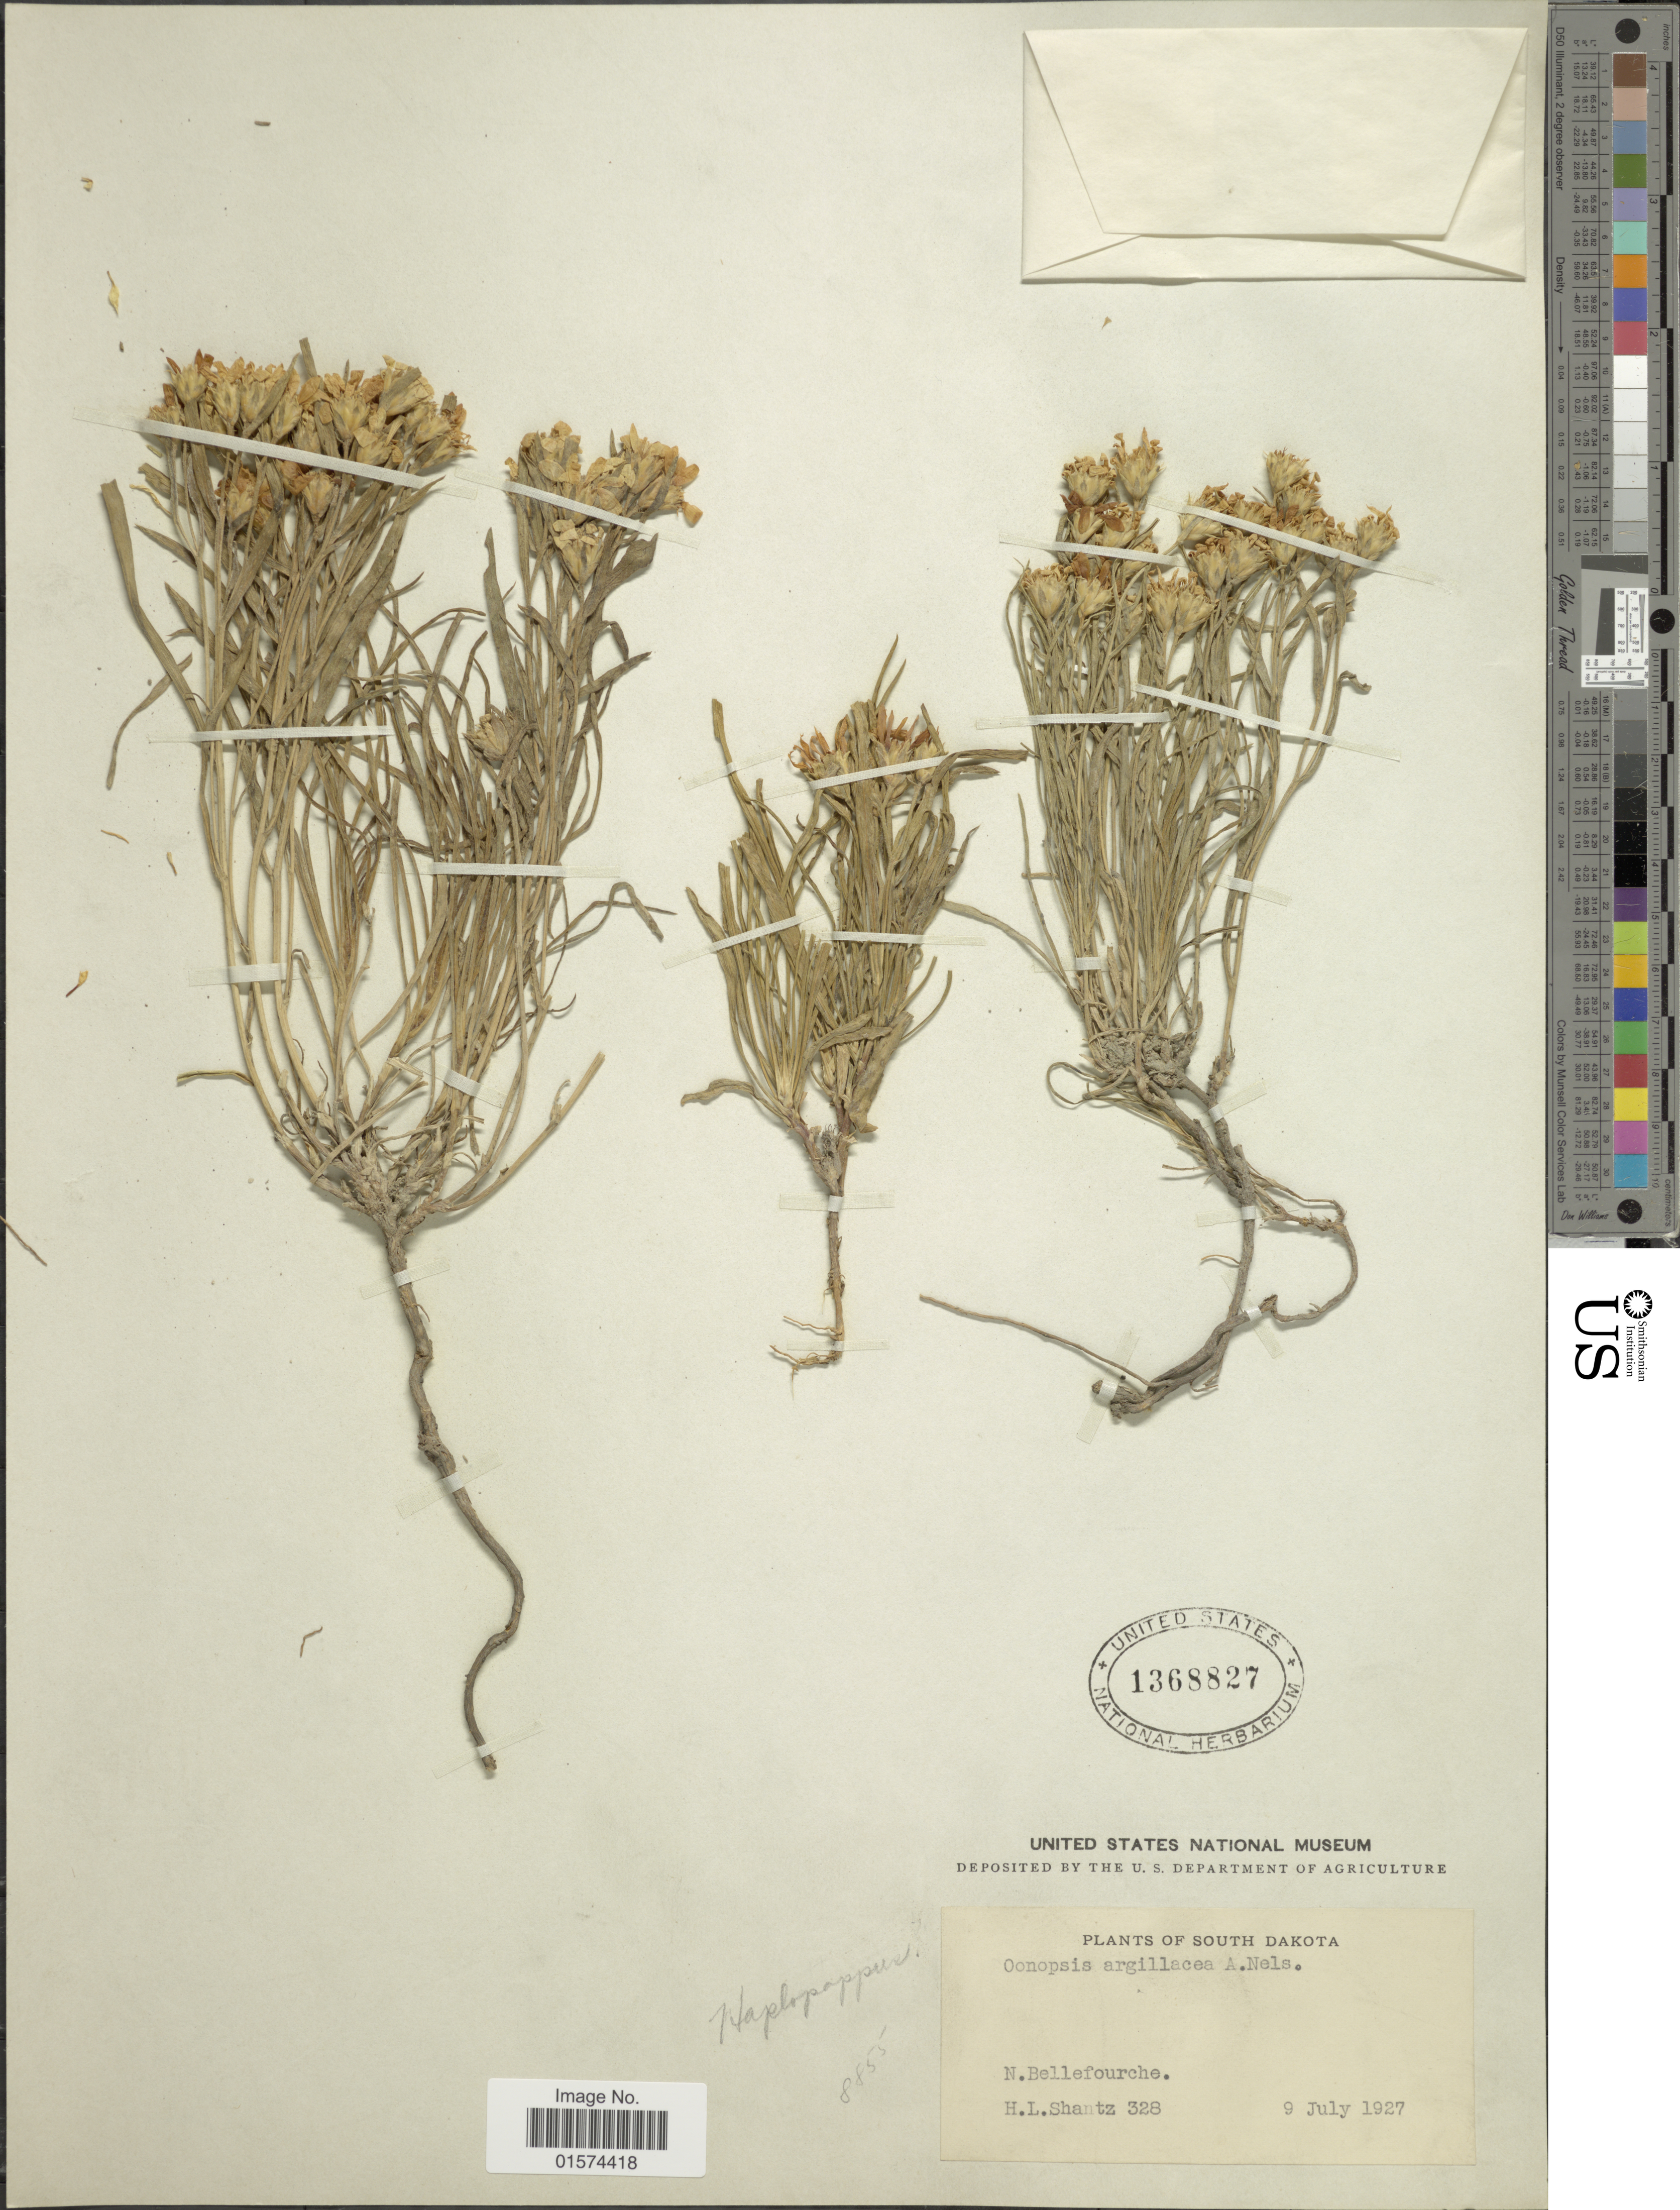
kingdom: Plantae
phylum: Tracheophyta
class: Magnoliopsida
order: Asterales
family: Asteraceae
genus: Oonopsis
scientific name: Oonopsis multicaulis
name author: (Nutt.) Greene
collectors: H. Shantz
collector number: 328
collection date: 1927-07-09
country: United States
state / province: South Dakota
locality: N. Bellefourche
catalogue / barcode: US 1368827